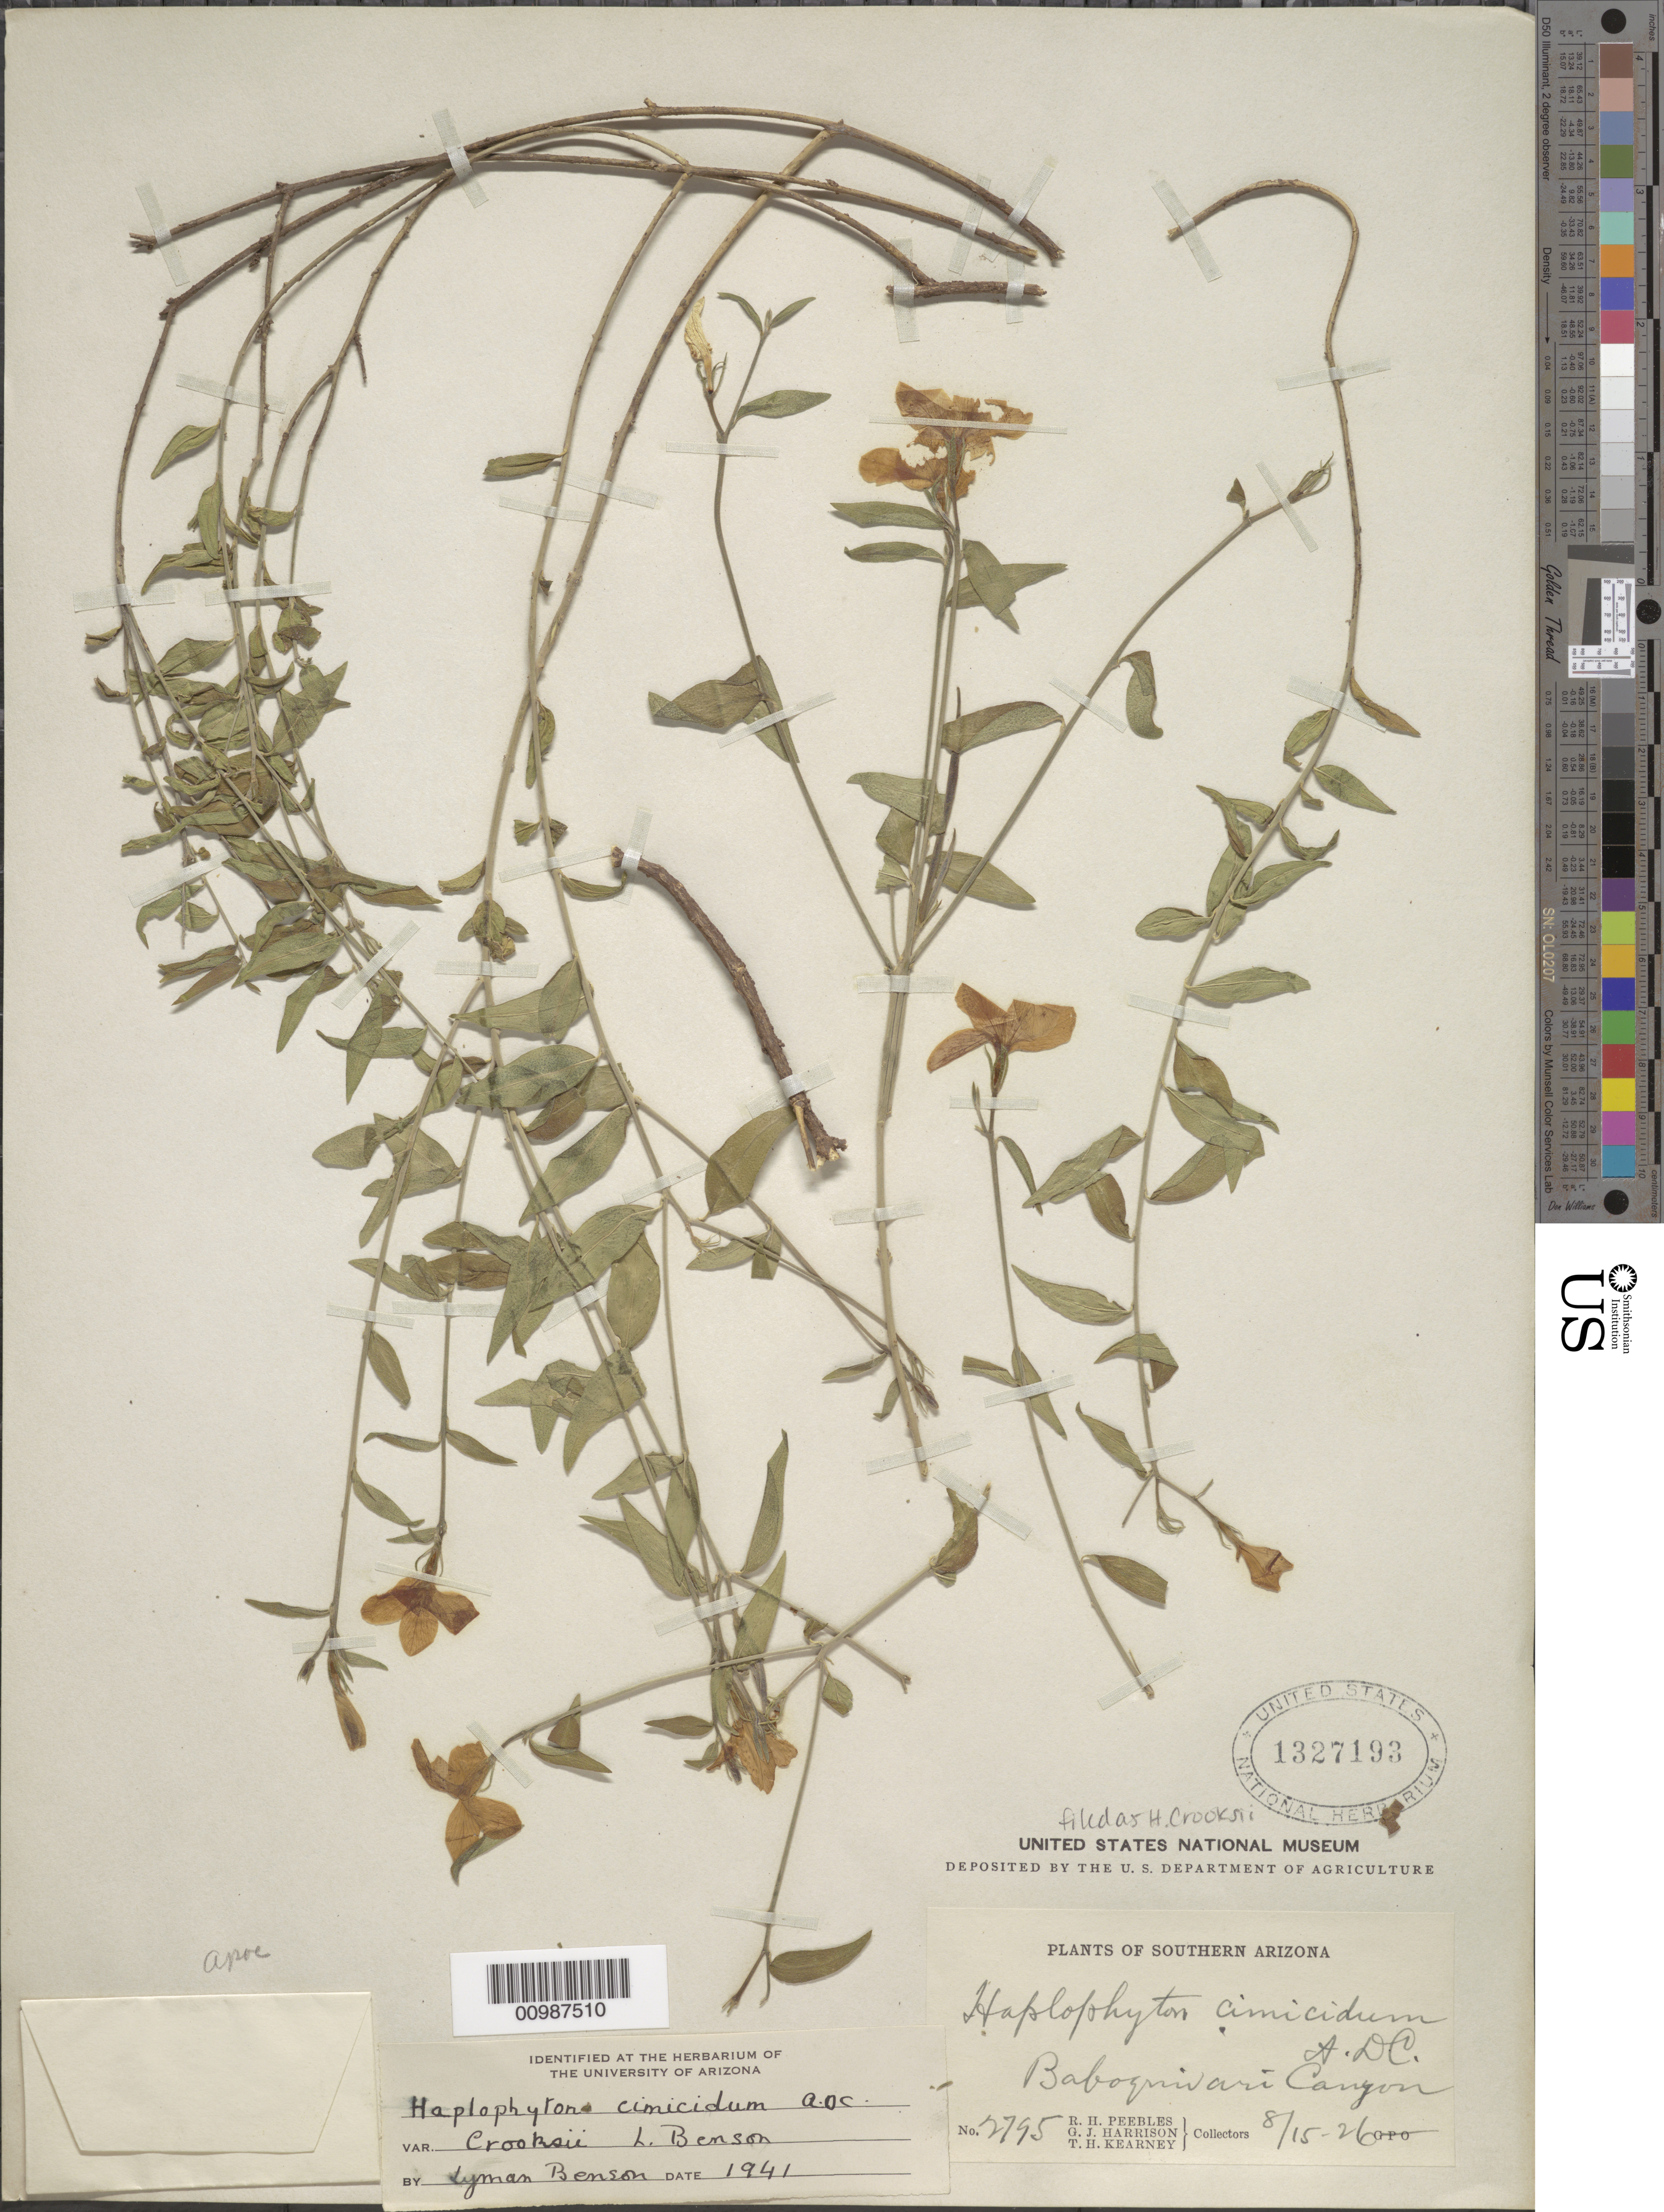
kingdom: Plantae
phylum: Tracheophyta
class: Magnoliopsida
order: Gentianales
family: Apocynaceae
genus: Haplophyton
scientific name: Haplophyton crooksii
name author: (L.D. Benson) L.D. Benson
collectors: R. H. Peebles & G. J. Harrison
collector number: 2795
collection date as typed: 15 Aug 1926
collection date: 1926-08-15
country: United States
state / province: Arizona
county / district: Pima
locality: Baboquivari Canyon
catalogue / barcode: US 1327193